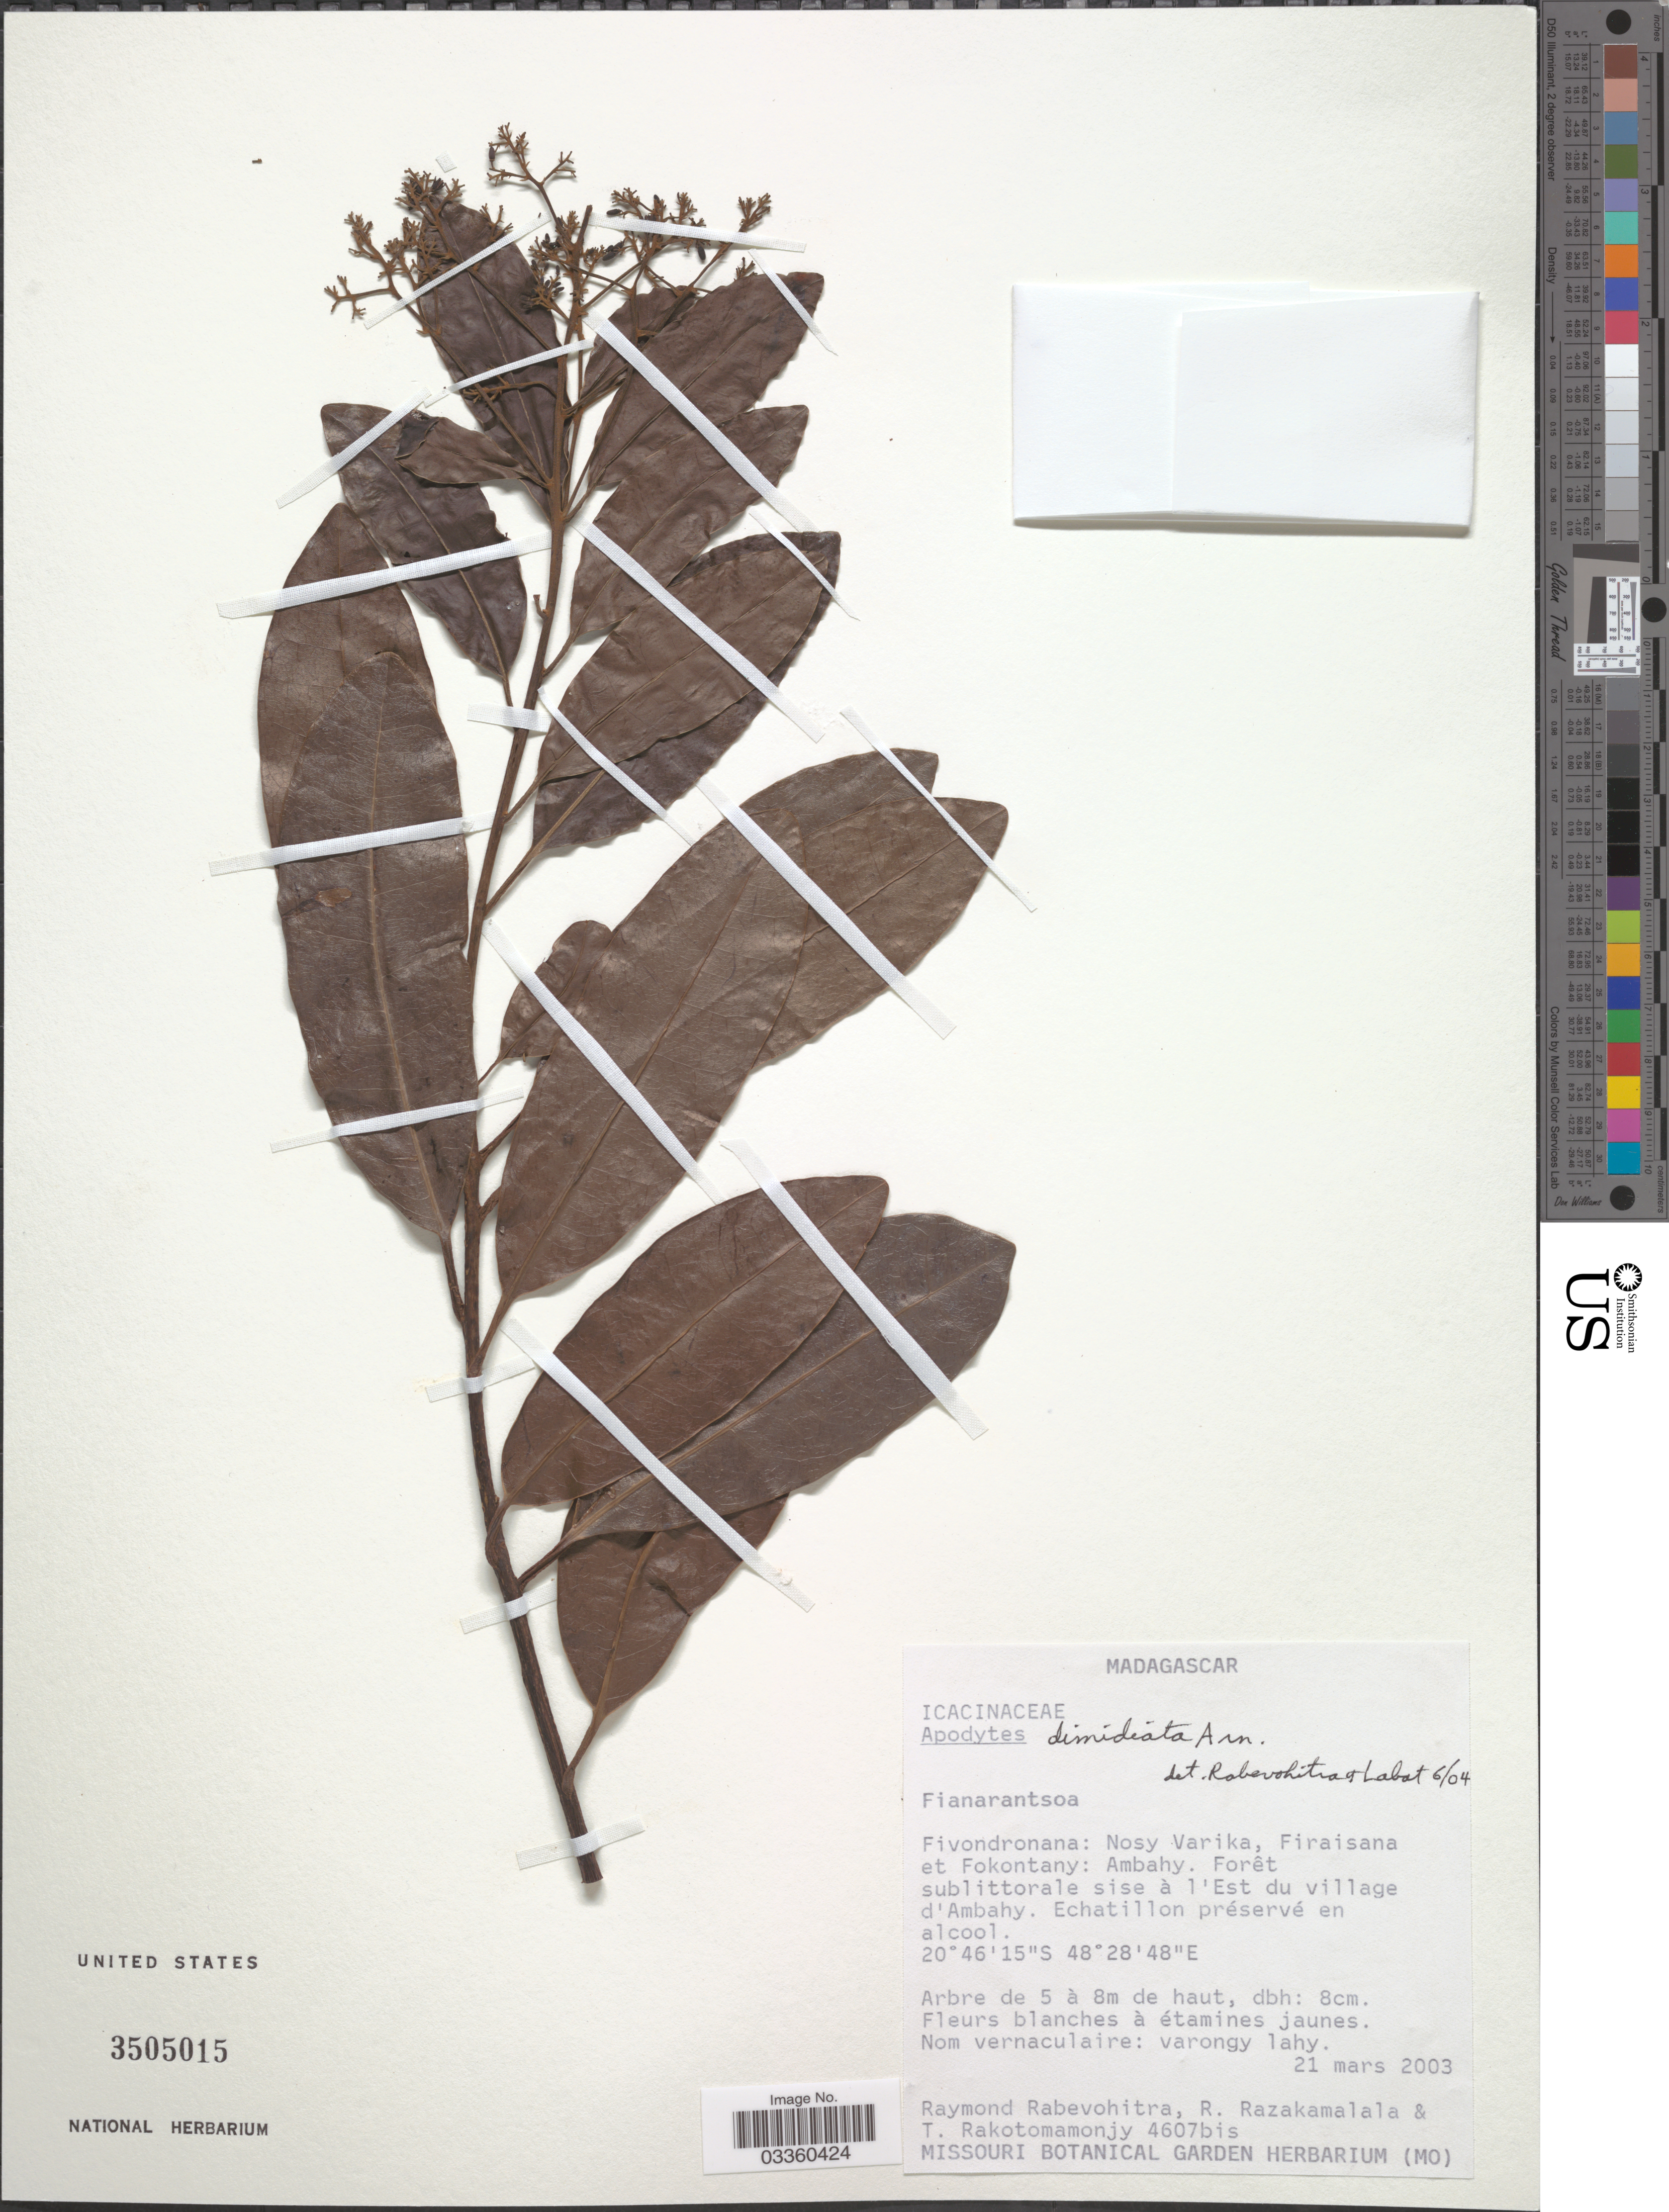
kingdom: Plantae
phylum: Tracheophyta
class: Magnoliopsida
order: Metteniusales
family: Metteniusaceae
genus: Apodytes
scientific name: Apodytes dimidiata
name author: E. Mey. ex Arn.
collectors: R. Rabevohitra, R. Razakamalala & T. Rakotomamonjy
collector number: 4607bis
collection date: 2003-03-21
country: Madagascar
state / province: Vatovavy Fitovinany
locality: Fivondronana: Nosy Varika, Firaisana et Fokontany: Ambahy. Forêt sublittorale sise à l'Est du village d'Ambahy.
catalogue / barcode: US 3505015